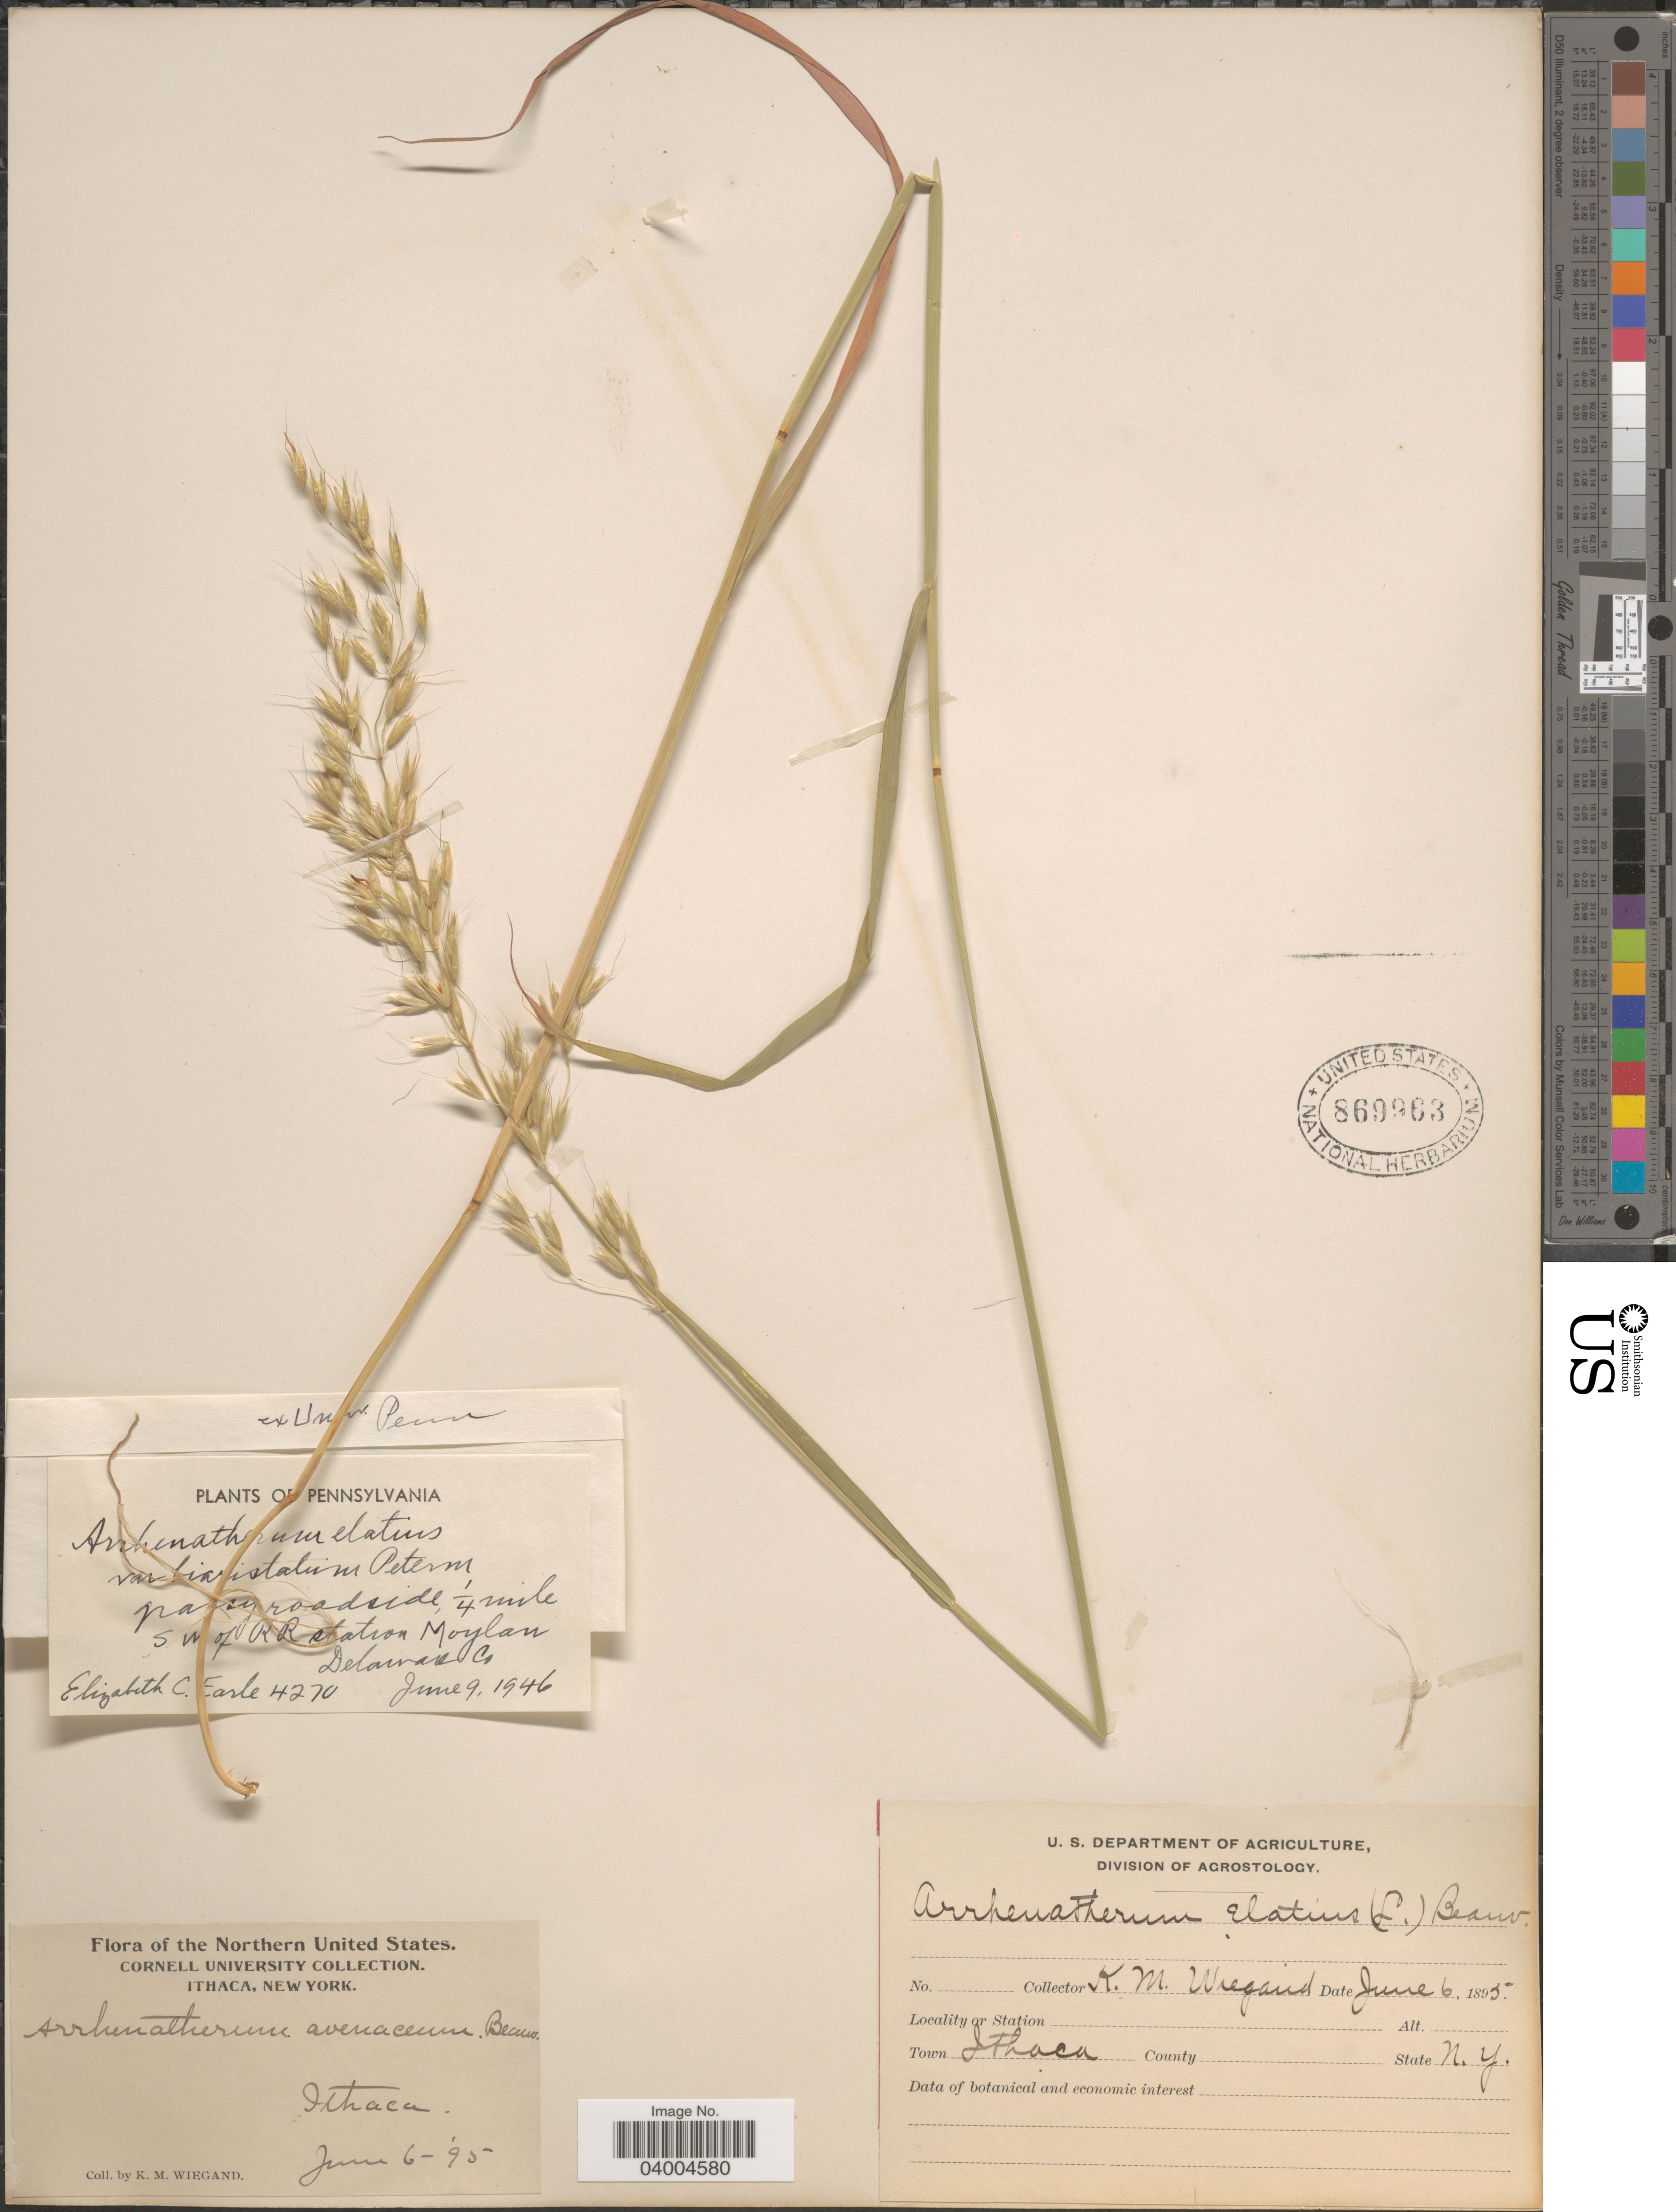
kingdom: Plantae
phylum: Tracheophyta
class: Liliopsida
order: Poales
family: Poaceae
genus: Arrhenatherum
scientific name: Arrhenatherum elatius var. biaristatum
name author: (Peterm.) Peterm.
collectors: E. C. Earle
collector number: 4270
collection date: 1946-06-09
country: United States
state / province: Pennsylvania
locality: ¼ mile SW of RR station Moylan, Delaware Co.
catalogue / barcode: US 869963-2